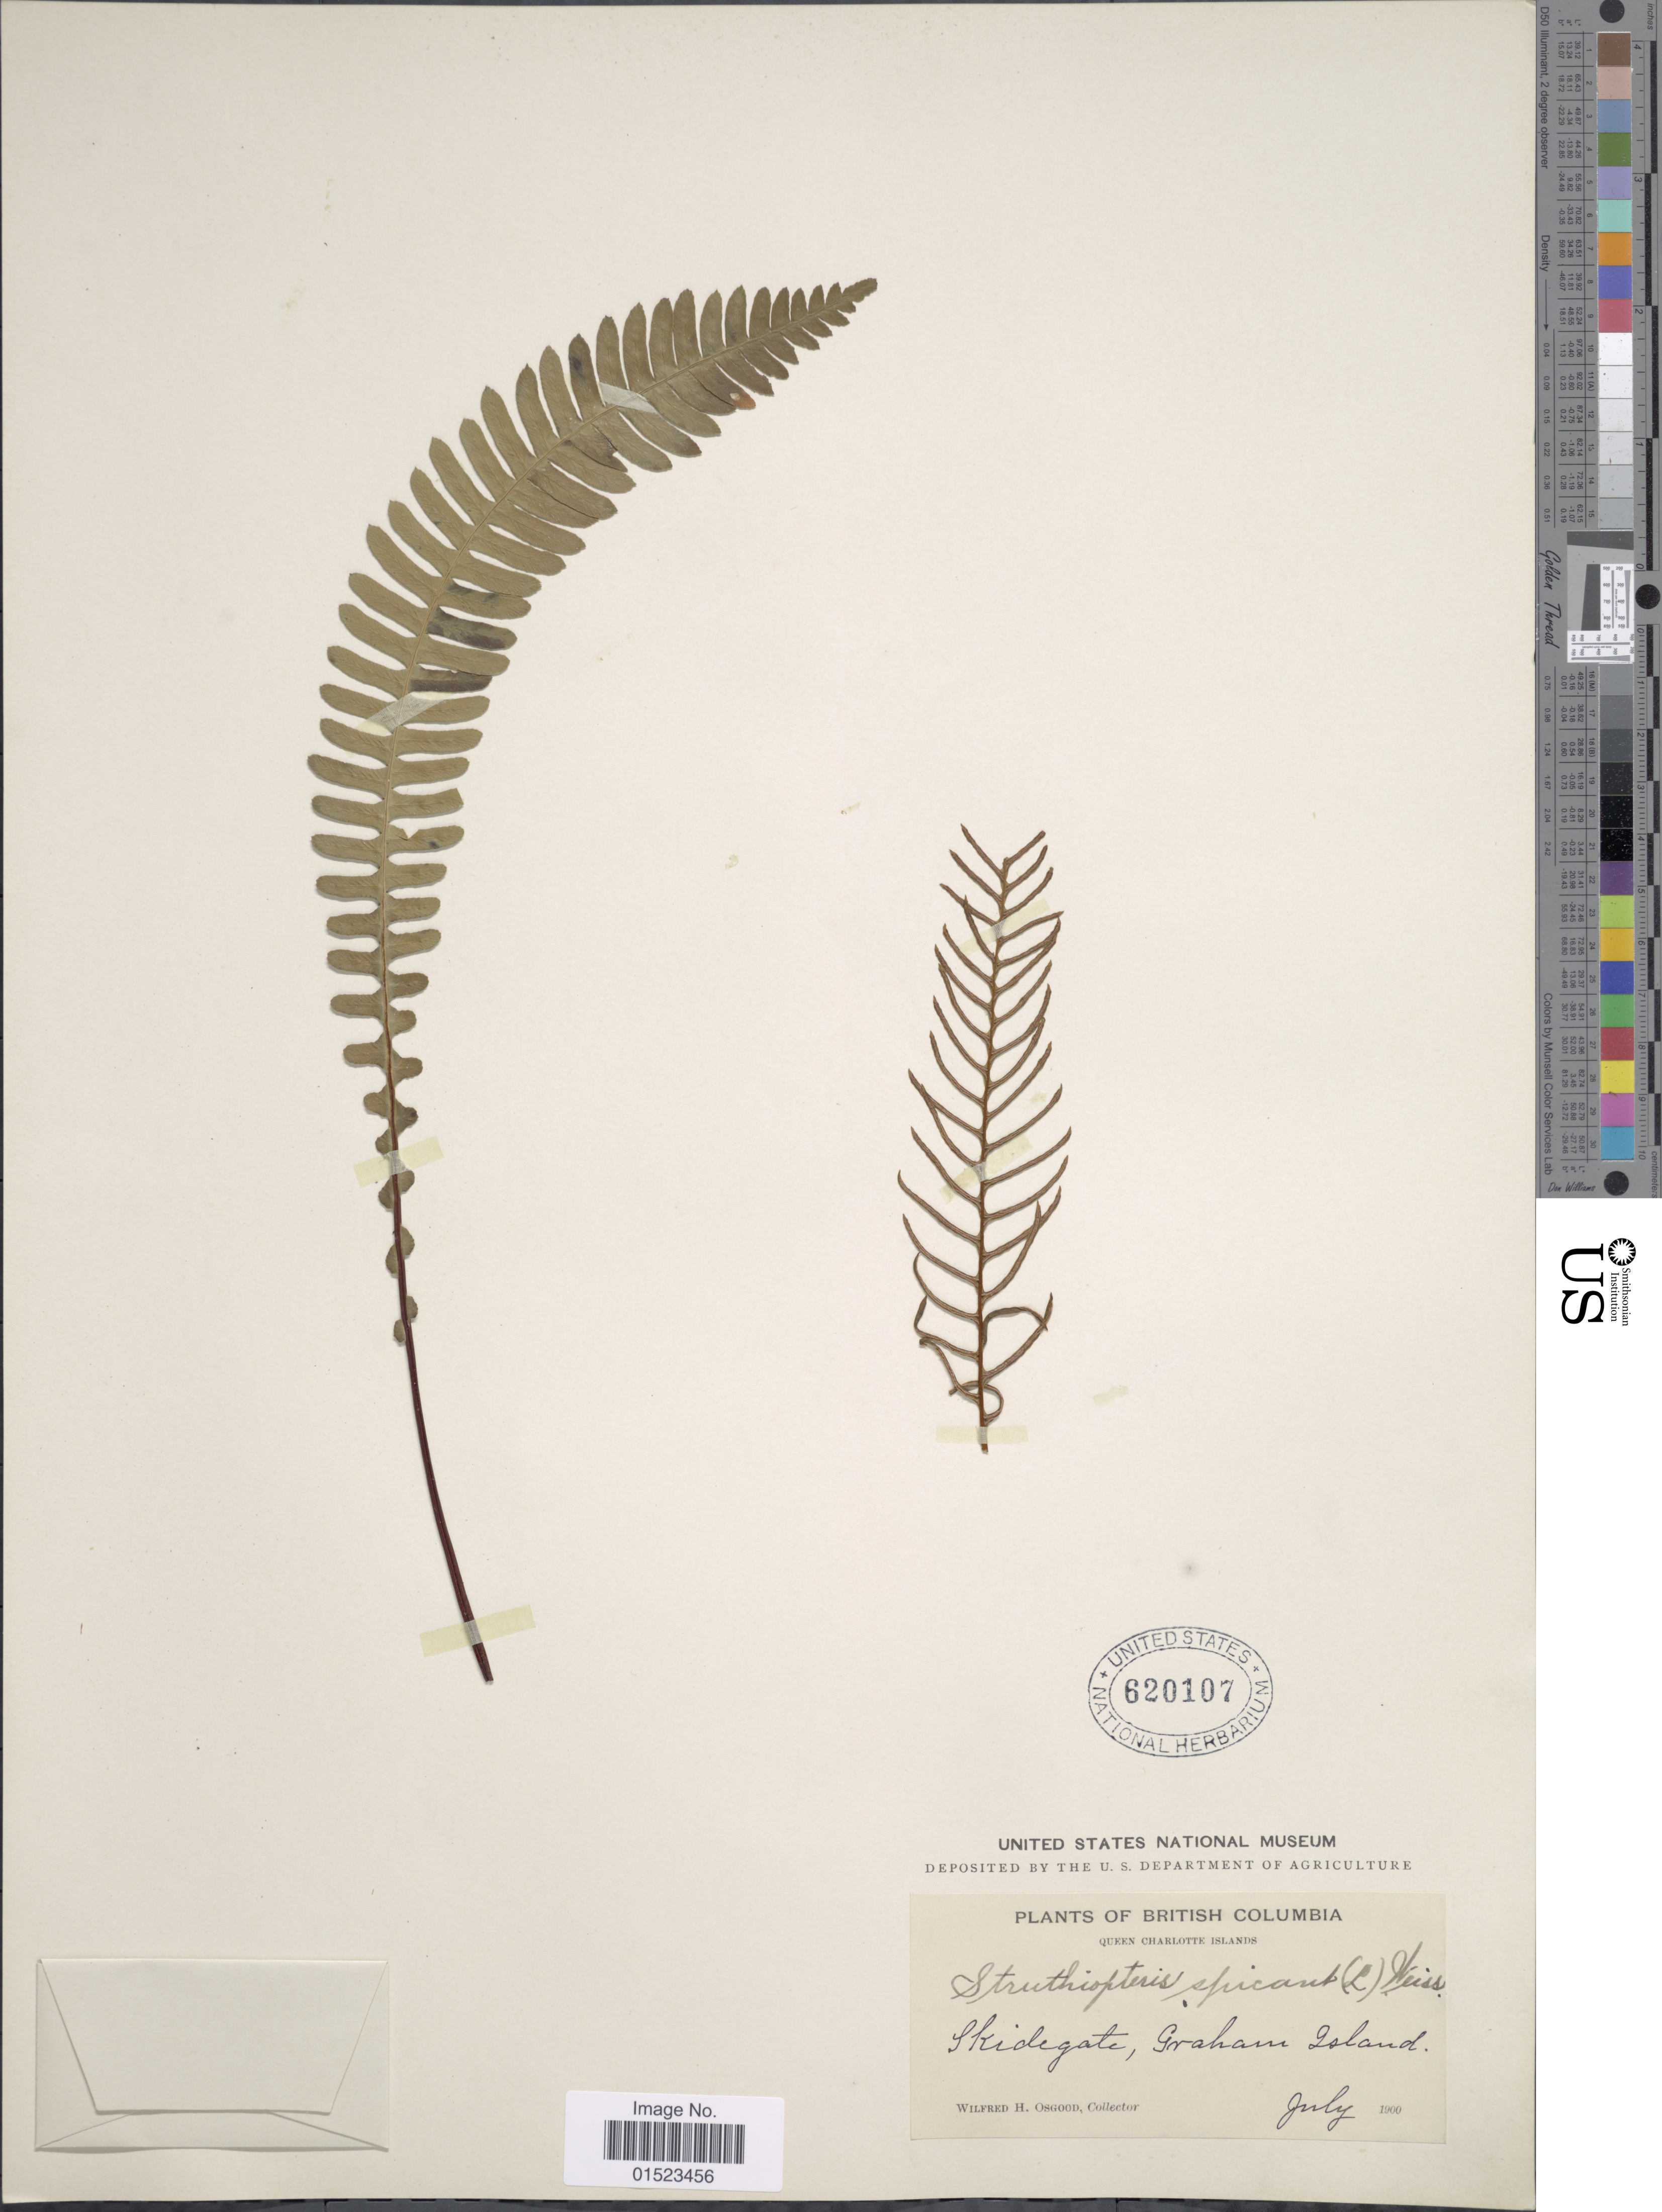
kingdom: Plantae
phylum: Tracheophyta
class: Polypodiopsida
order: Polypodiales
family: Blechnaceae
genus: Blechnum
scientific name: Blechnum spicant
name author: (L.) Sm.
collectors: W. Osgood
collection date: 1900-07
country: Canada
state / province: British Columbia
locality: Queen Charlotte Islands, Skidegate, Graham Island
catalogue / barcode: US 620107